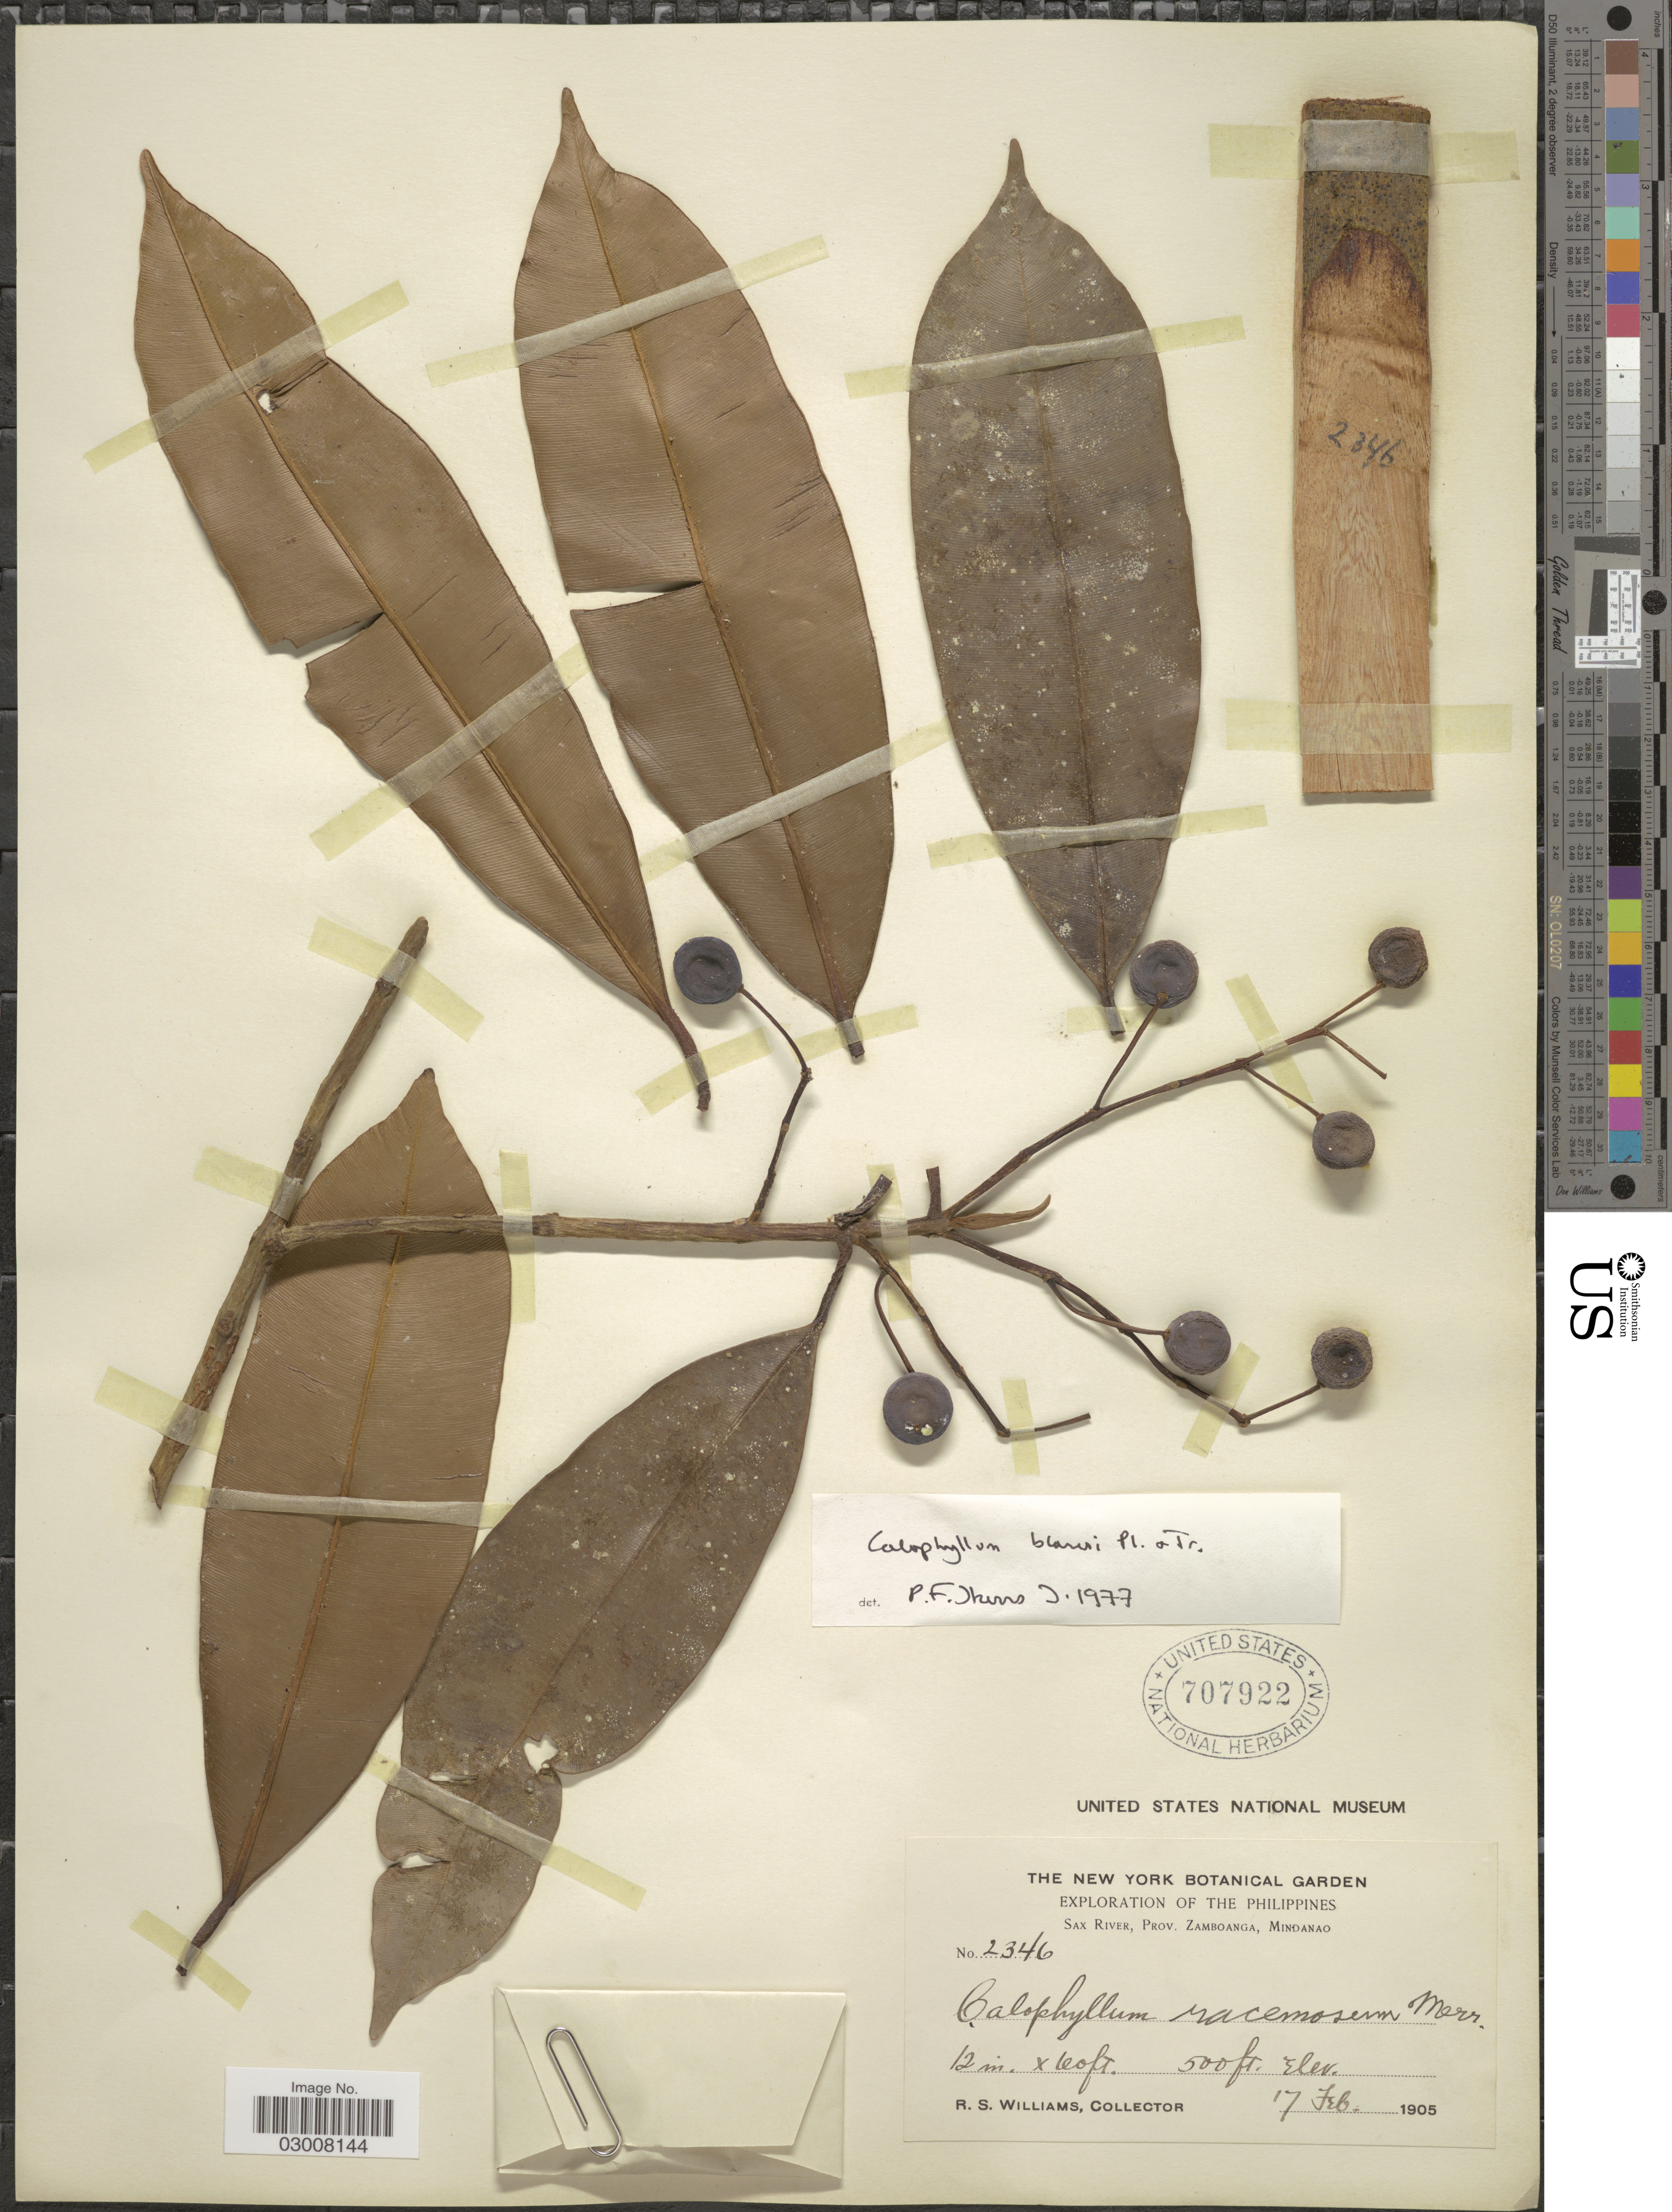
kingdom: Plantae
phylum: Tracheophyta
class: Magnoliopsida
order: Malpighiales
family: Calophyllaceae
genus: Calophyllum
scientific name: Calophyllum blancoi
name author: Planch. & Triana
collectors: R. S. Williams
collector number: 2346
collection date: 1905-02-17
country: Philippines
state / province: Zamboanga Peninsula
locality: Sax River, Prov. Zamboanga, Mindanao.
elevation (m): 152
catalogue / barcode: US 707922